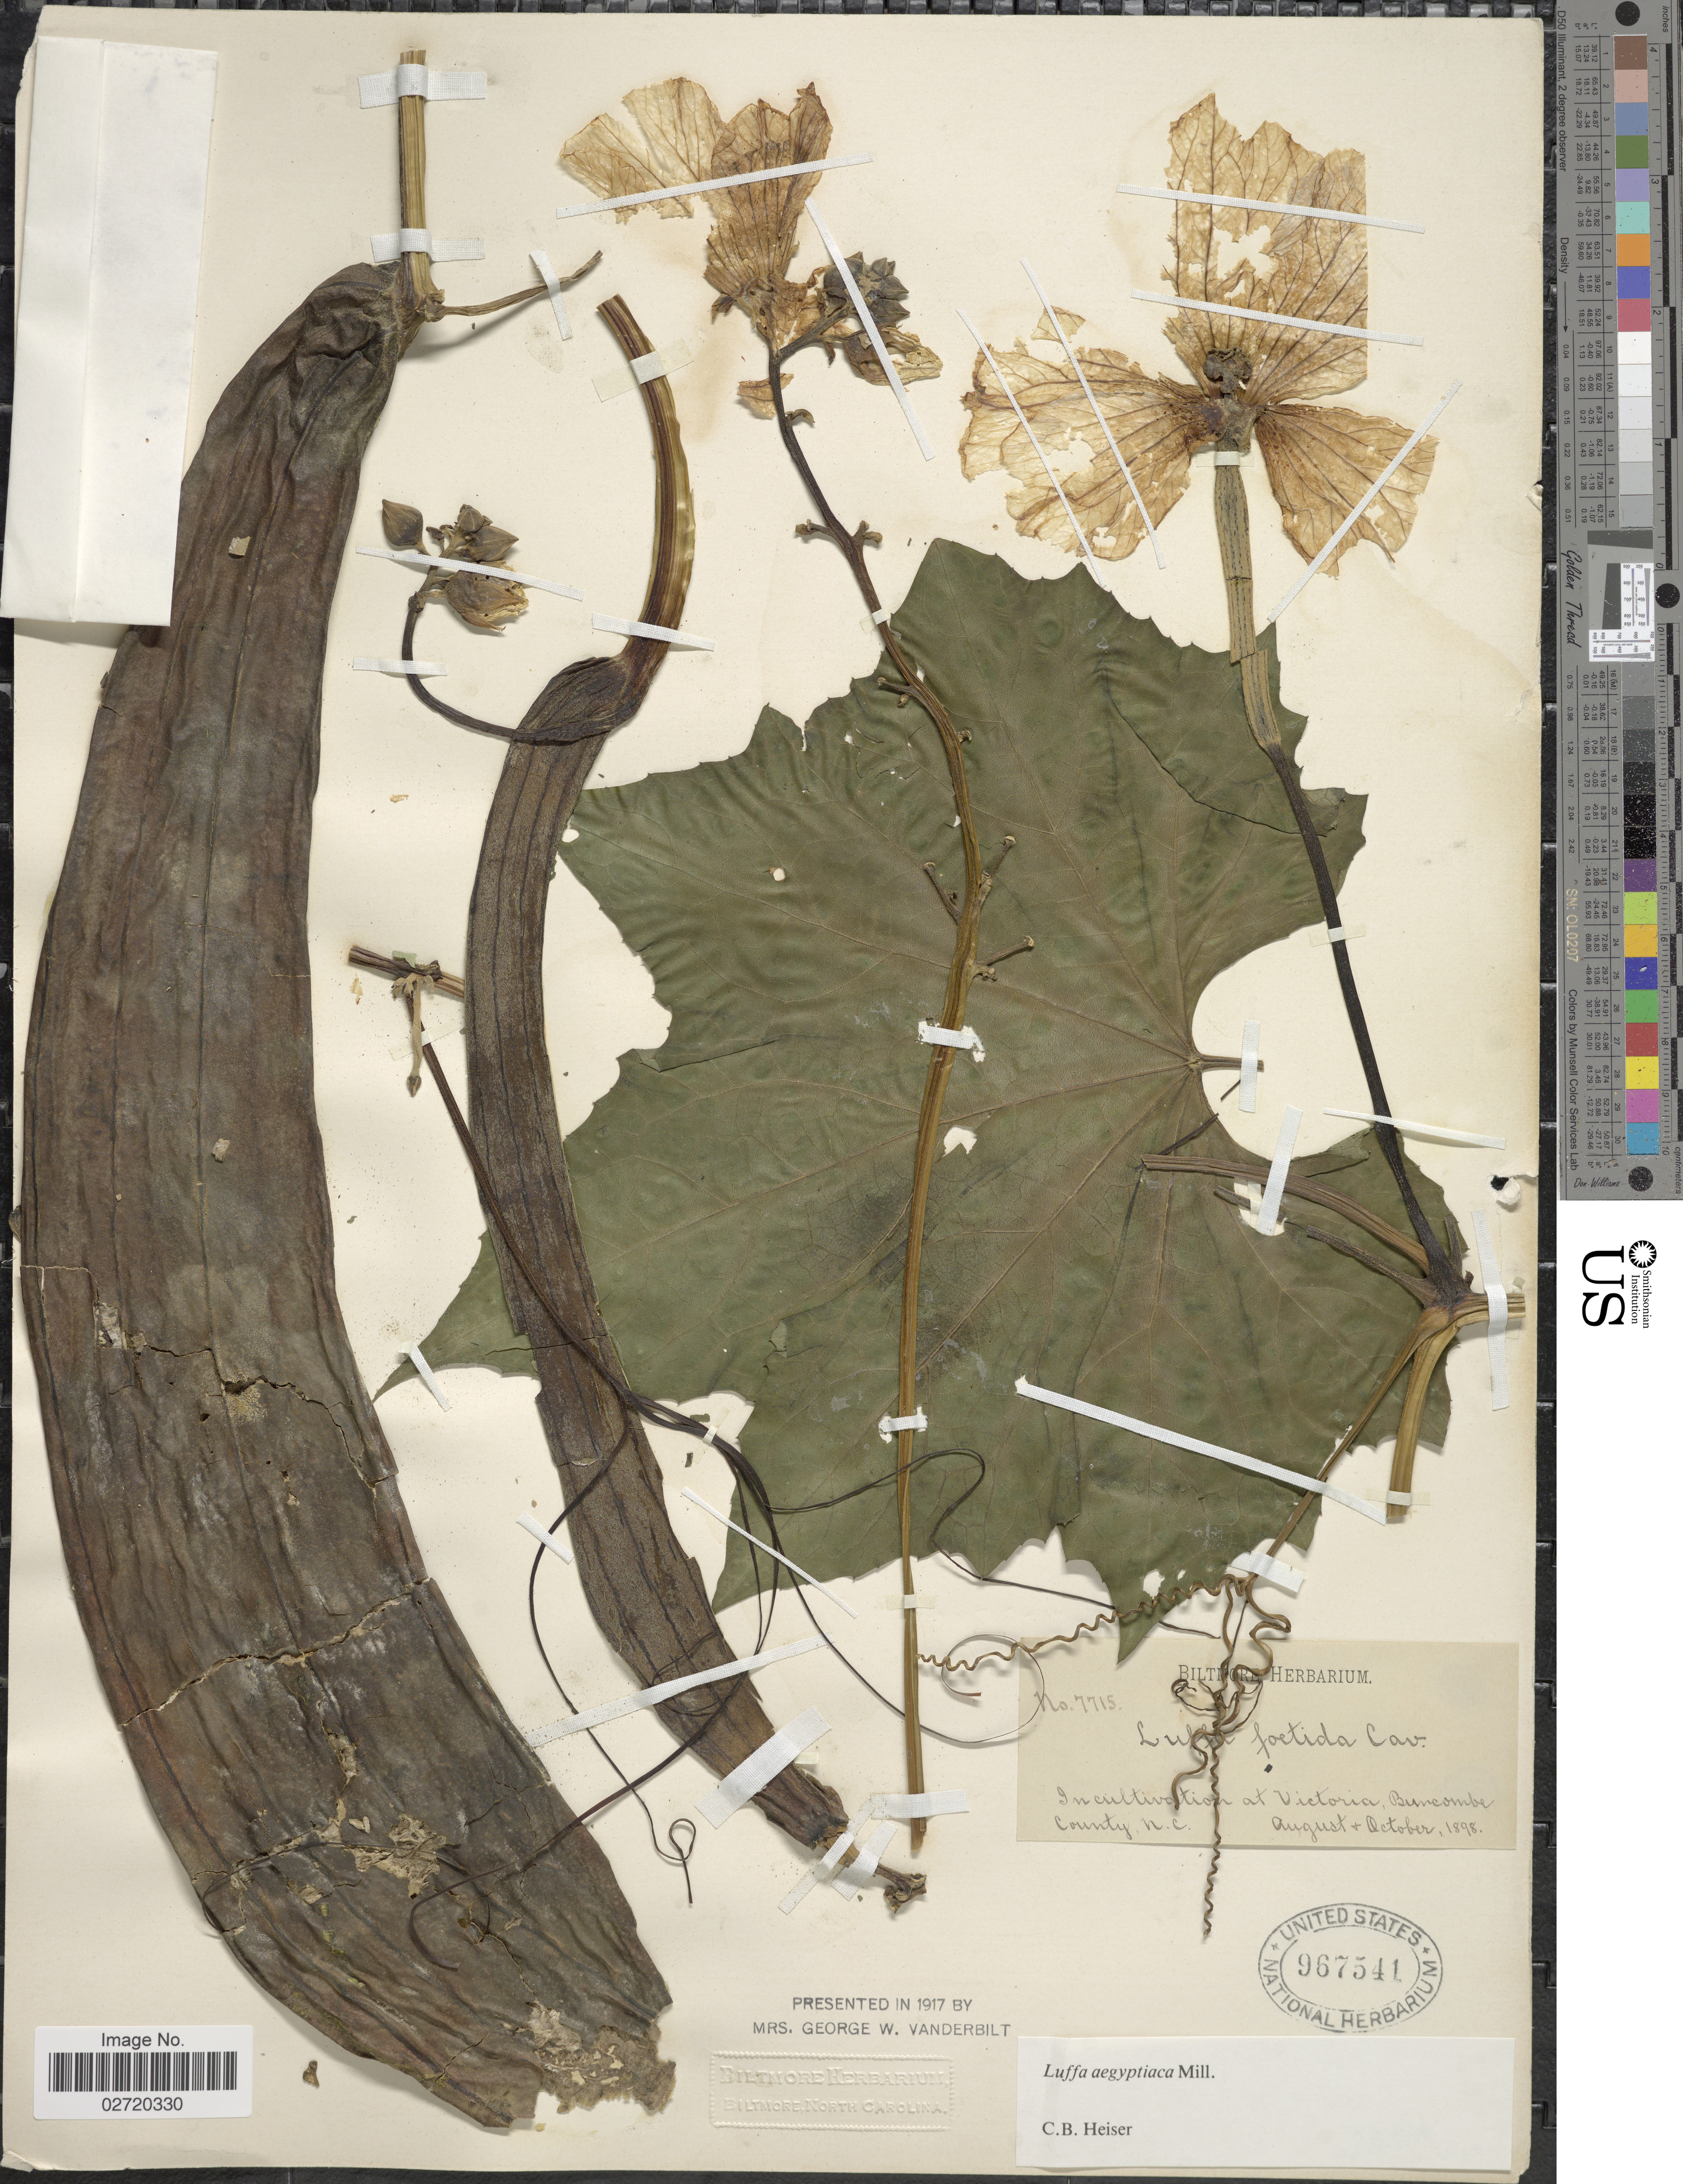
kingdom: Plantae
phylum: Tracheophyta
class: Magnoliopsida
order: Cucurbitales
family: Cucurbitaceae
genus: Luffa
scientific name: Luffa aegyptiaca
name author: Mill.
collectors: ex herb. Biltmore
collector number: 7715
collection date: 1898-08/1898-10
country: United States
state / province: North Carolina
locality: In cultivation at Victoria, Buncombe County, N.C.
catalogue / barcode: US 967541